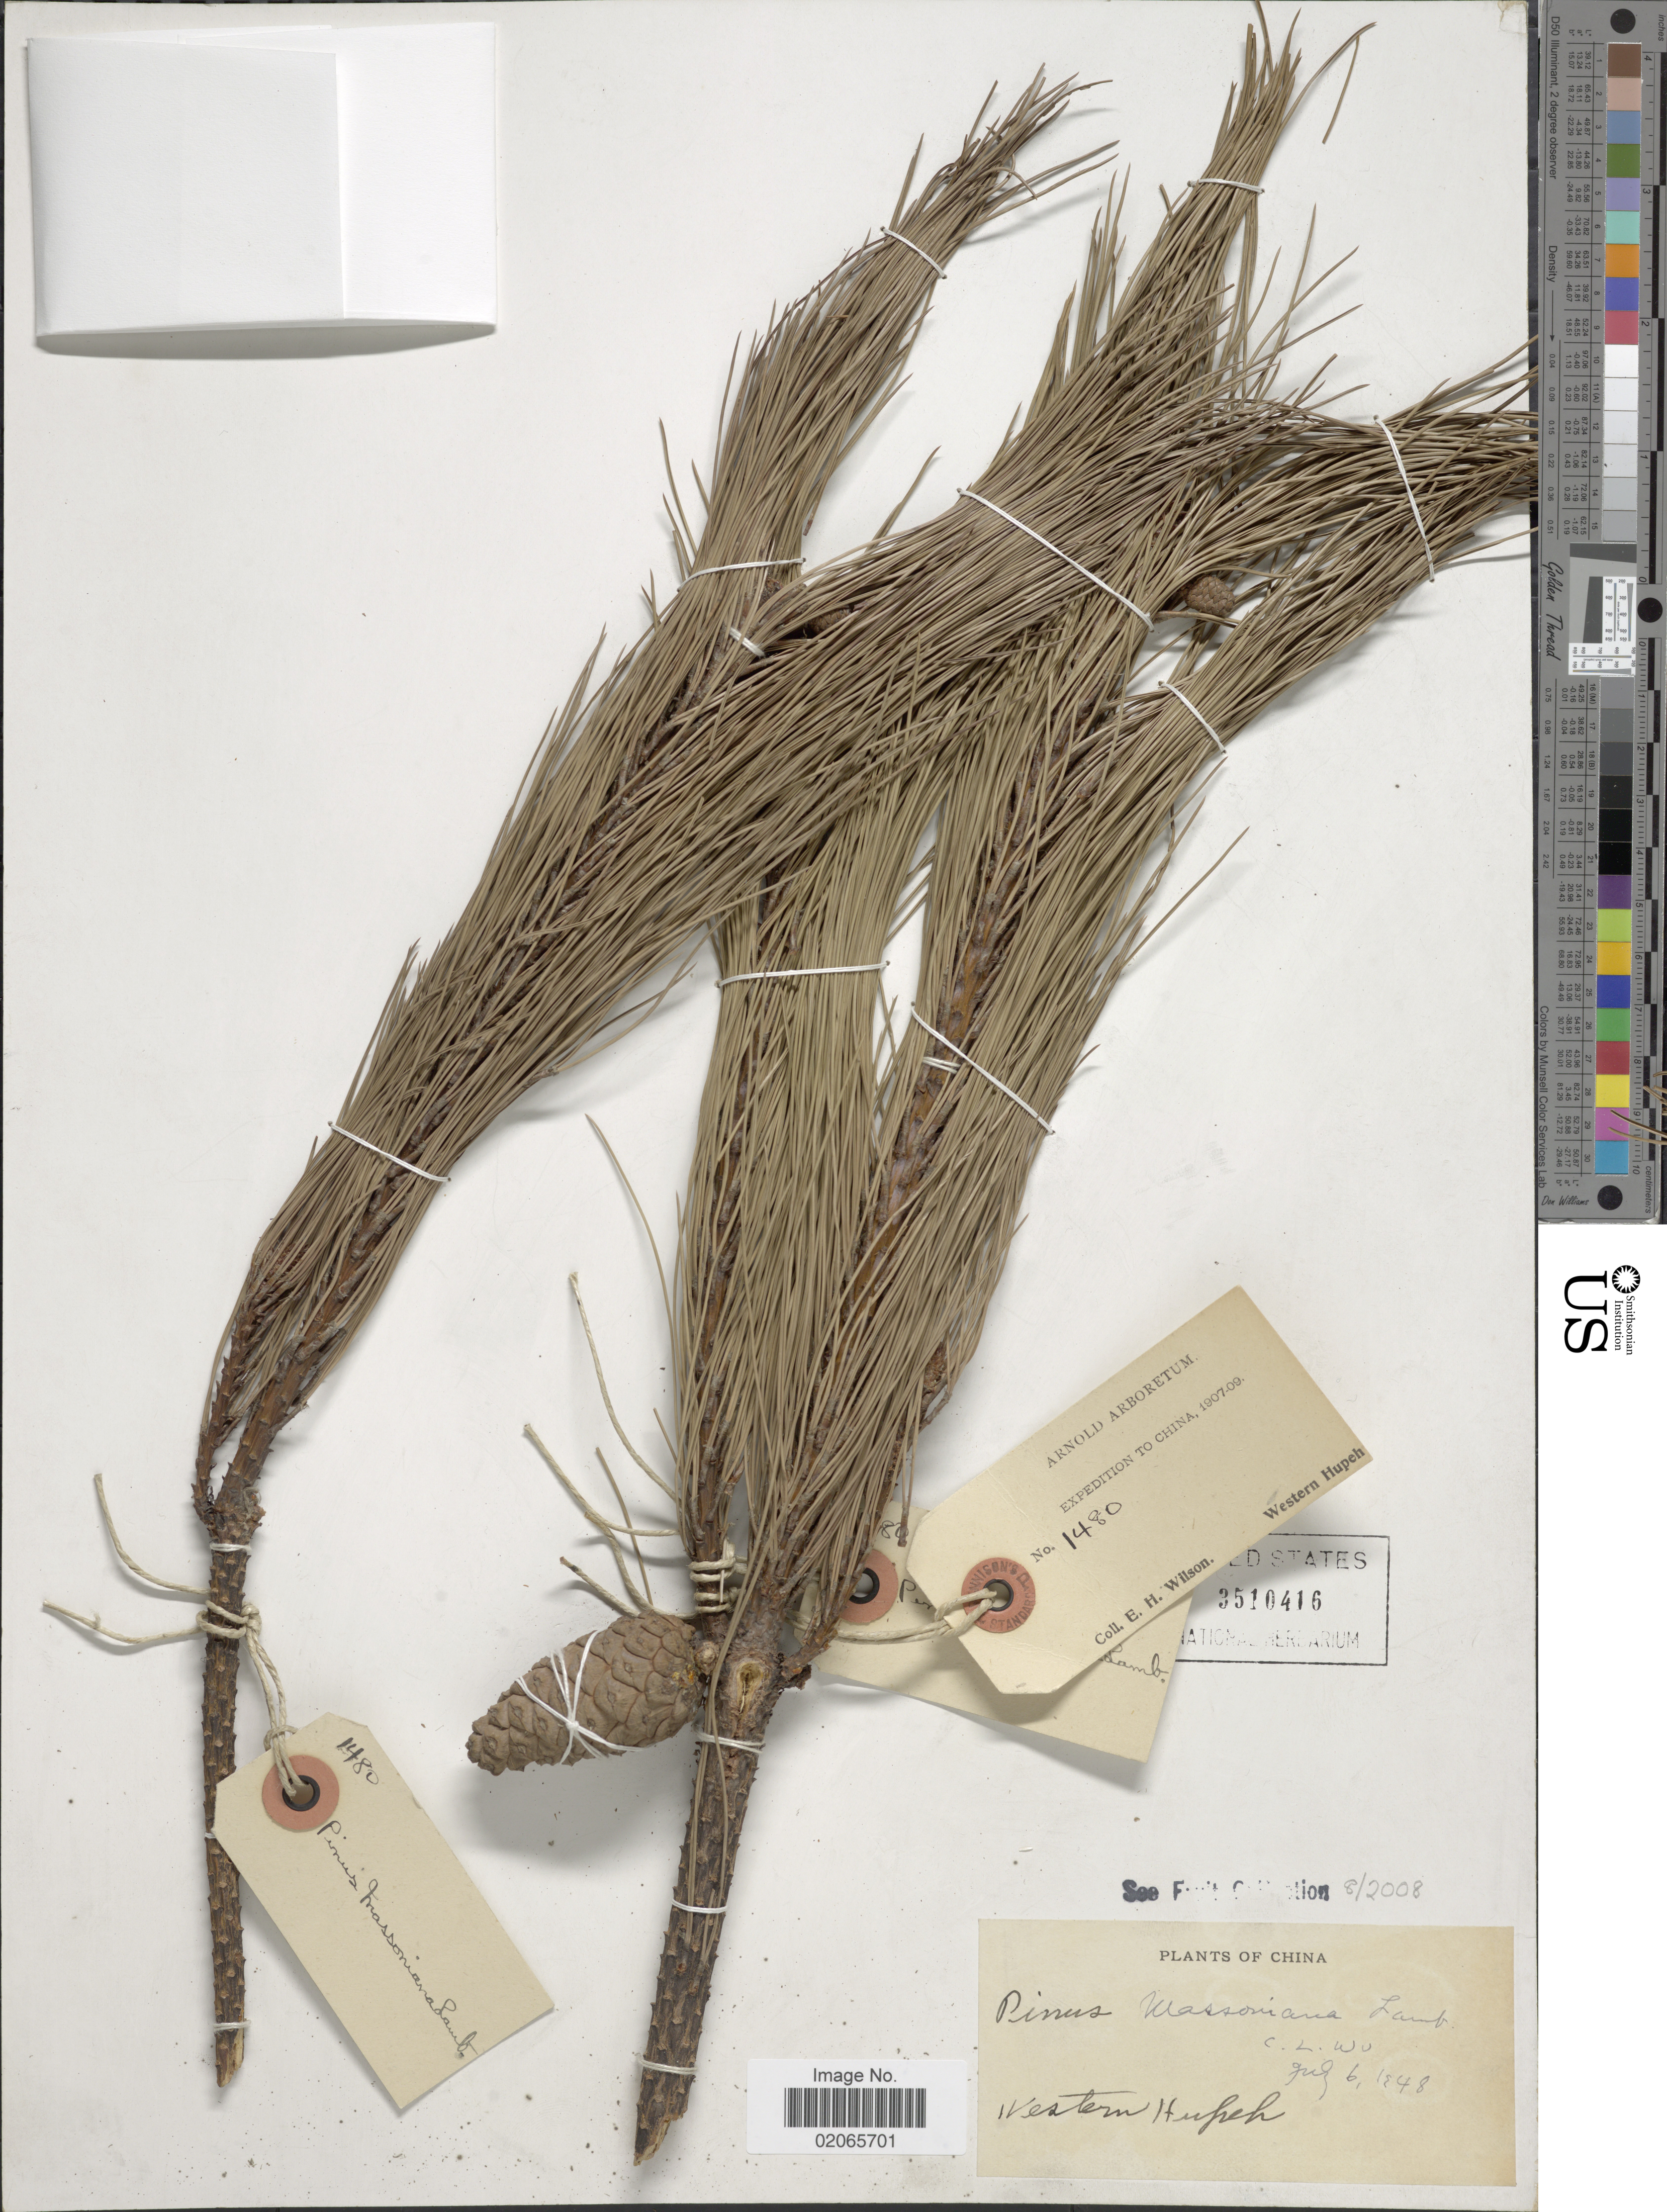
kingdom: Plantae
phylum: Tracheophyta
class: Pinopsida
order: Pinales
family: Pinaceae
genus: Pinus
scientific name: Pinus massoniana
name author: D. Don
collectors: E. Wilson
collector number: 1480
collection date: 1907/1909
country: China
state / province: Hubei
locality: Western Hupeh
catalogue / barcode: US 3510416